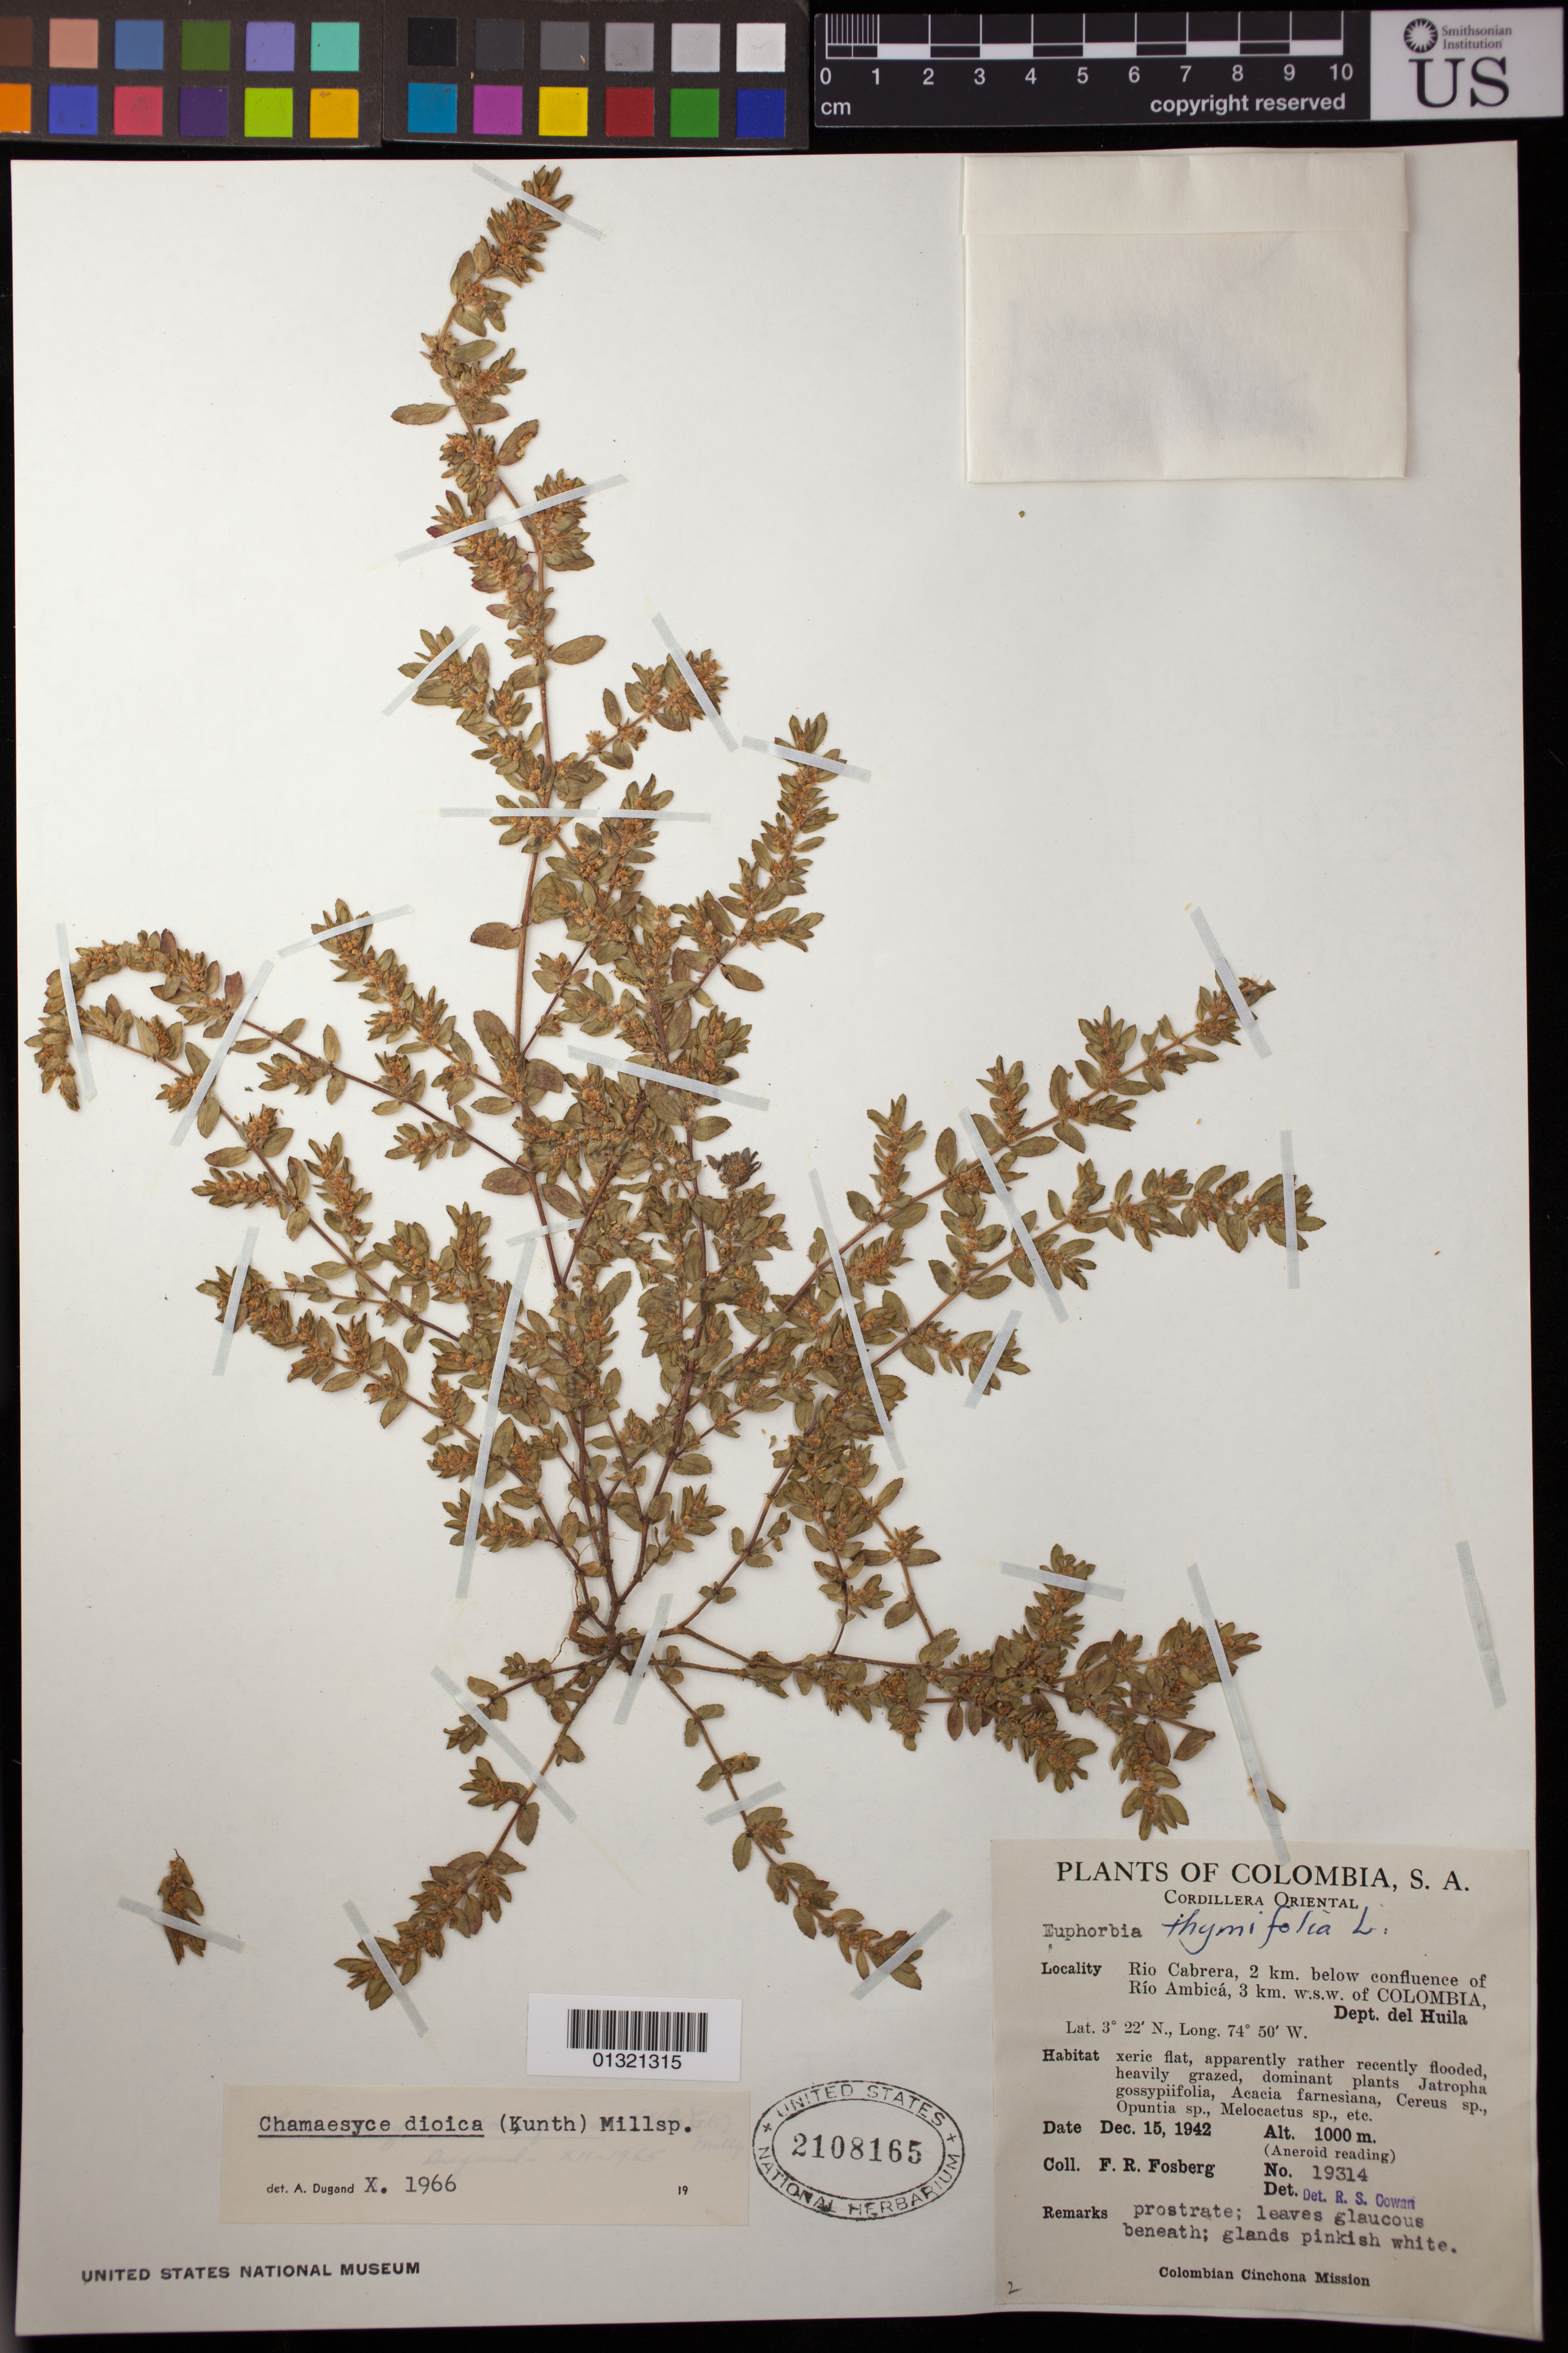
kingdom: Plantae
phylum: Tracheophyta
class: Magnoliopsida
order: Malpighiales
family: Euphorbiaceae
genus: Euphorbia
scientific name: Euphorbia dioeca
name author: Kunth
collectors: F. R. Fosberg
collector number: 19314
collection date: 1942-12-15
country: Colombia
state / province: Huila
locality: Rio Cabrera 2km. below confluence of Rio Ambica, 3km w.s.w. of Colombia.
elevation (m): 1000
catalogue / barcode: US 2108165